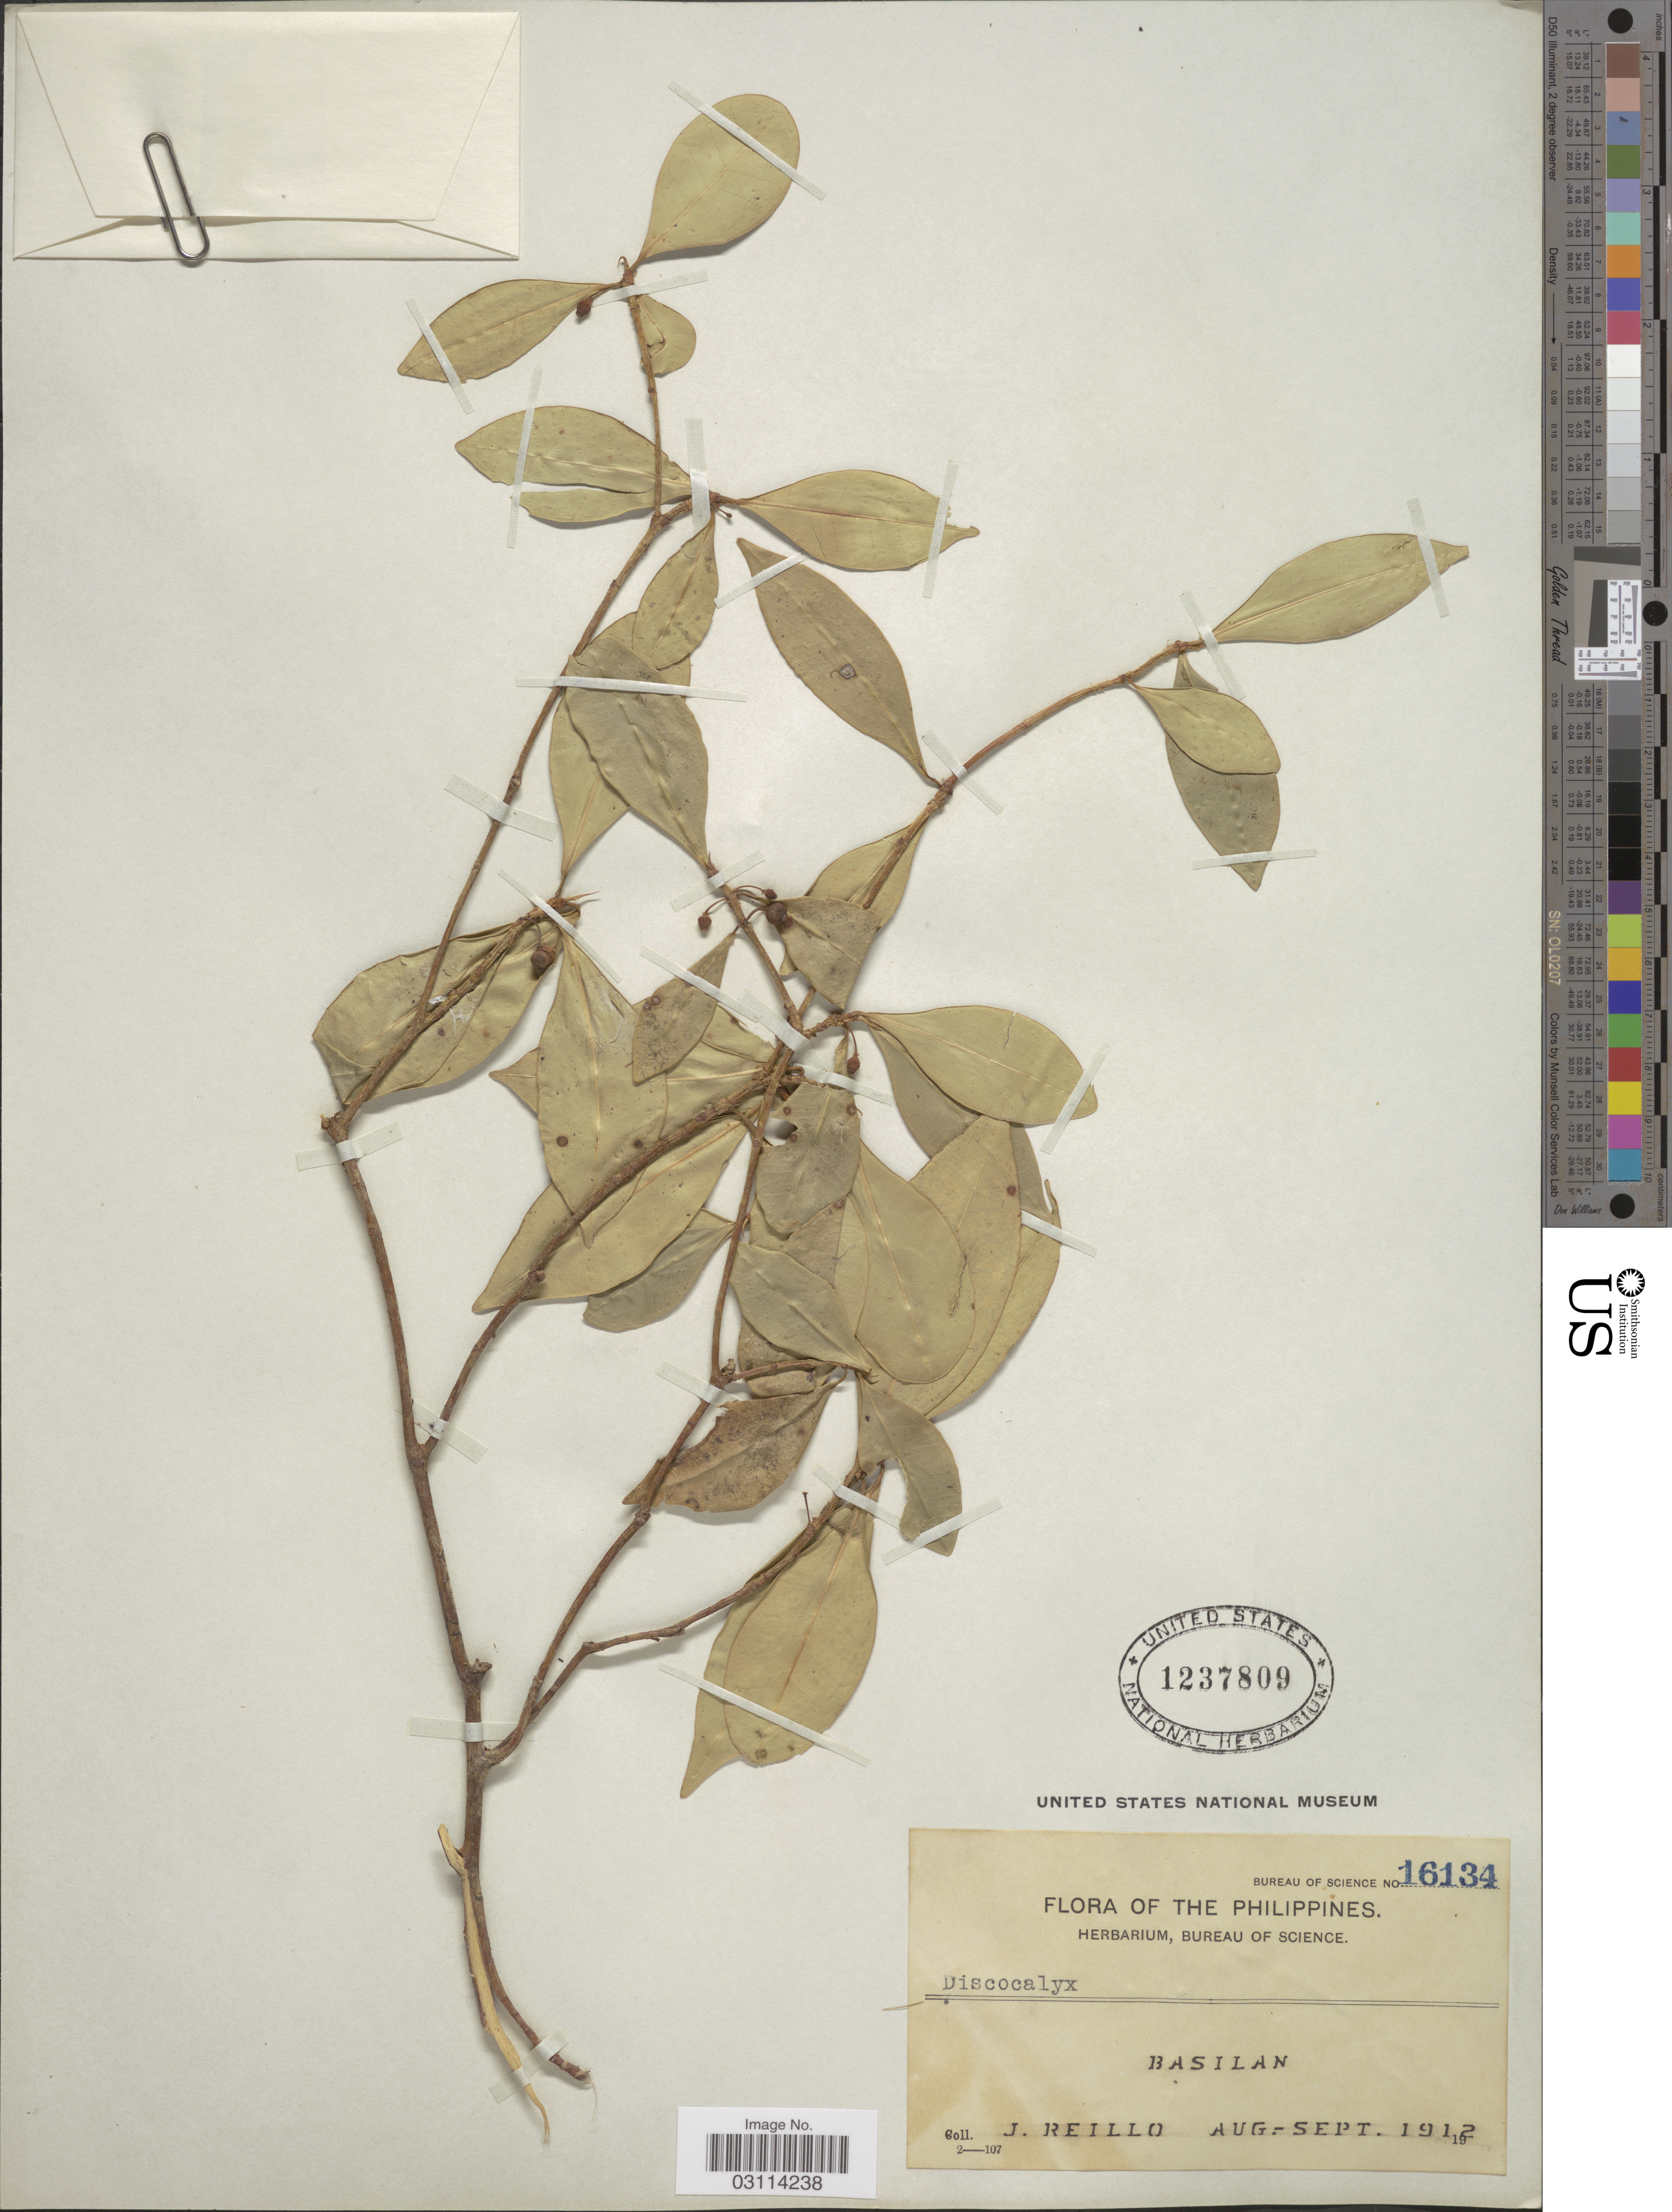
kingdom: Plantae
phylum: Tracheophyta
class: Magnoliopsida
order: Ericales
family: Primulaceae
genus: Discocalyx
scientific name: Discocalyx sp.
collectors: J. Reillo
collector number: Bureau of Science 16134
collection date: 1912-08/1912-09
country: Philippines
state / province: Muslim Mindanao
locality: Basilan.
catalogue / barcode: US 1237809